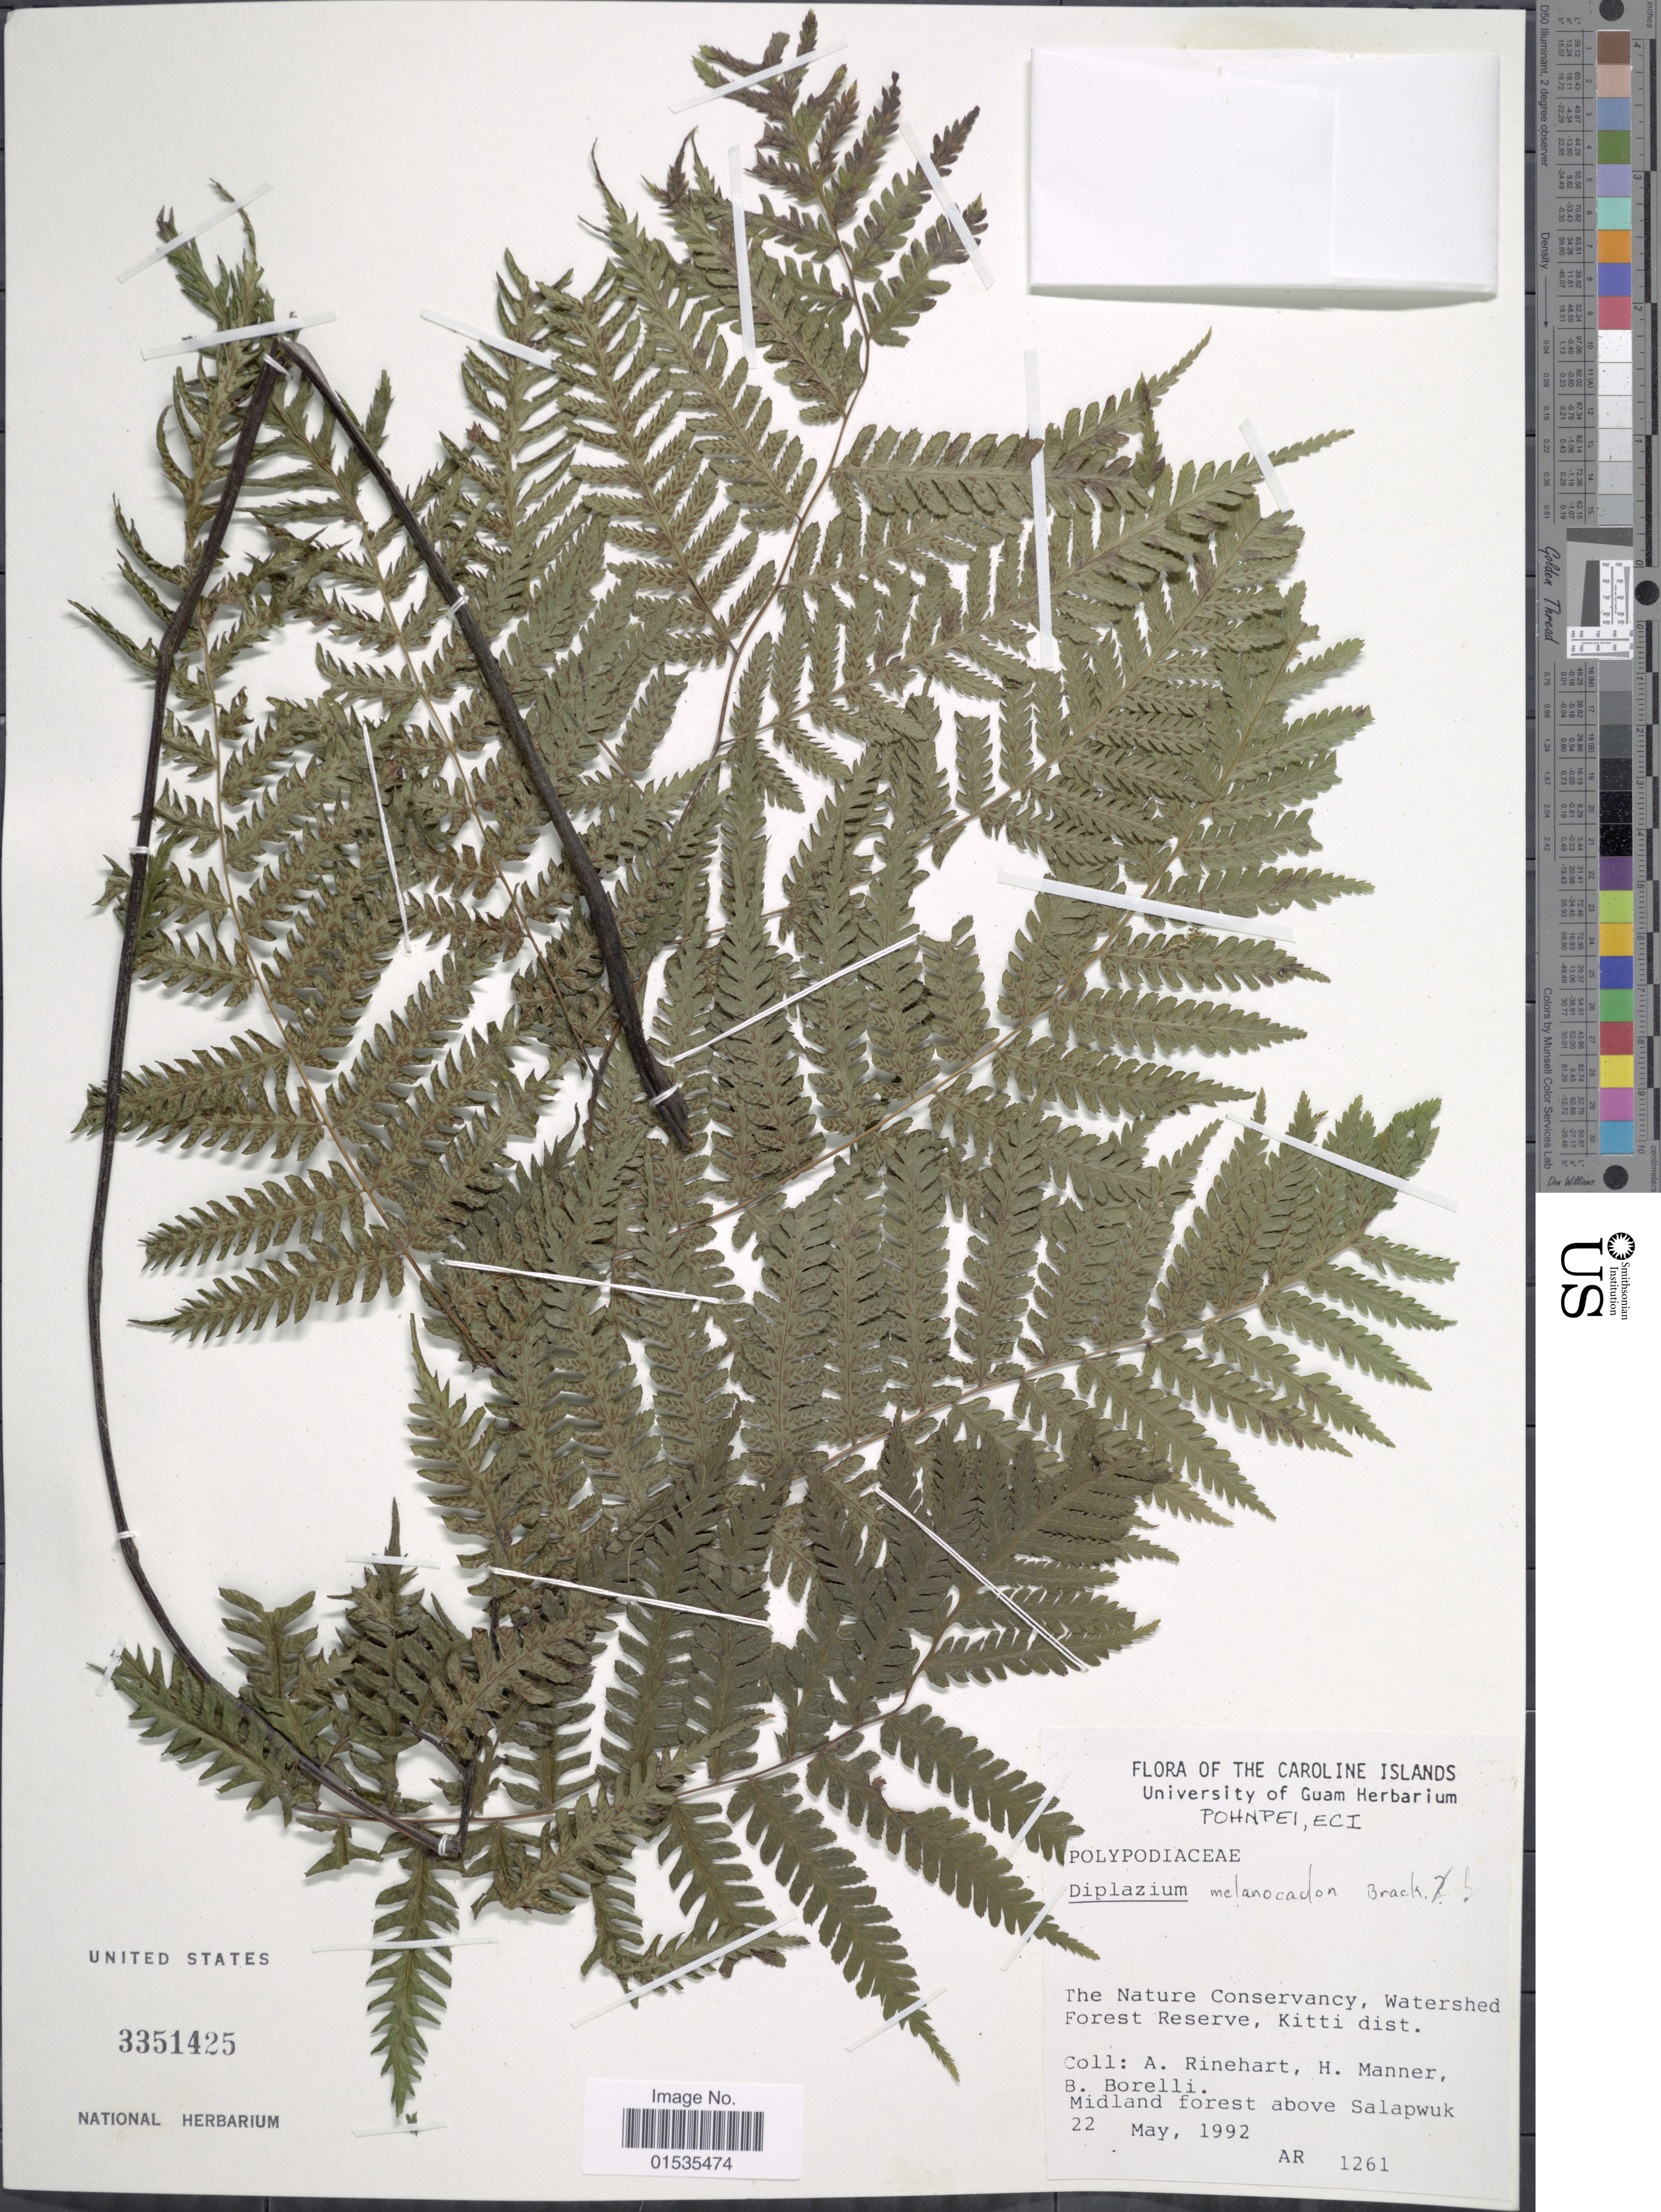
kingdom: Plantae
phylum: Tracheophyta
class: Polypodiopsida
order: Polypodiales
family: Athyriaceae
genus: Diplazium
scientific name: Diplazium melanocaulon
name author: Brack. in Wilkes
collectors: A. Rinehart, H. Manner & B. Borelli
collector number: AR 1261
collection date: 1992-05-22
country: Micronesia, Federated States of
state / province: Pohnpei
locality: Eci, The Nature Coservancy, Watershed Forest Reserve, Kitti dist., Midland forest above Salapwuk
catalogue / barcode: US 3351425